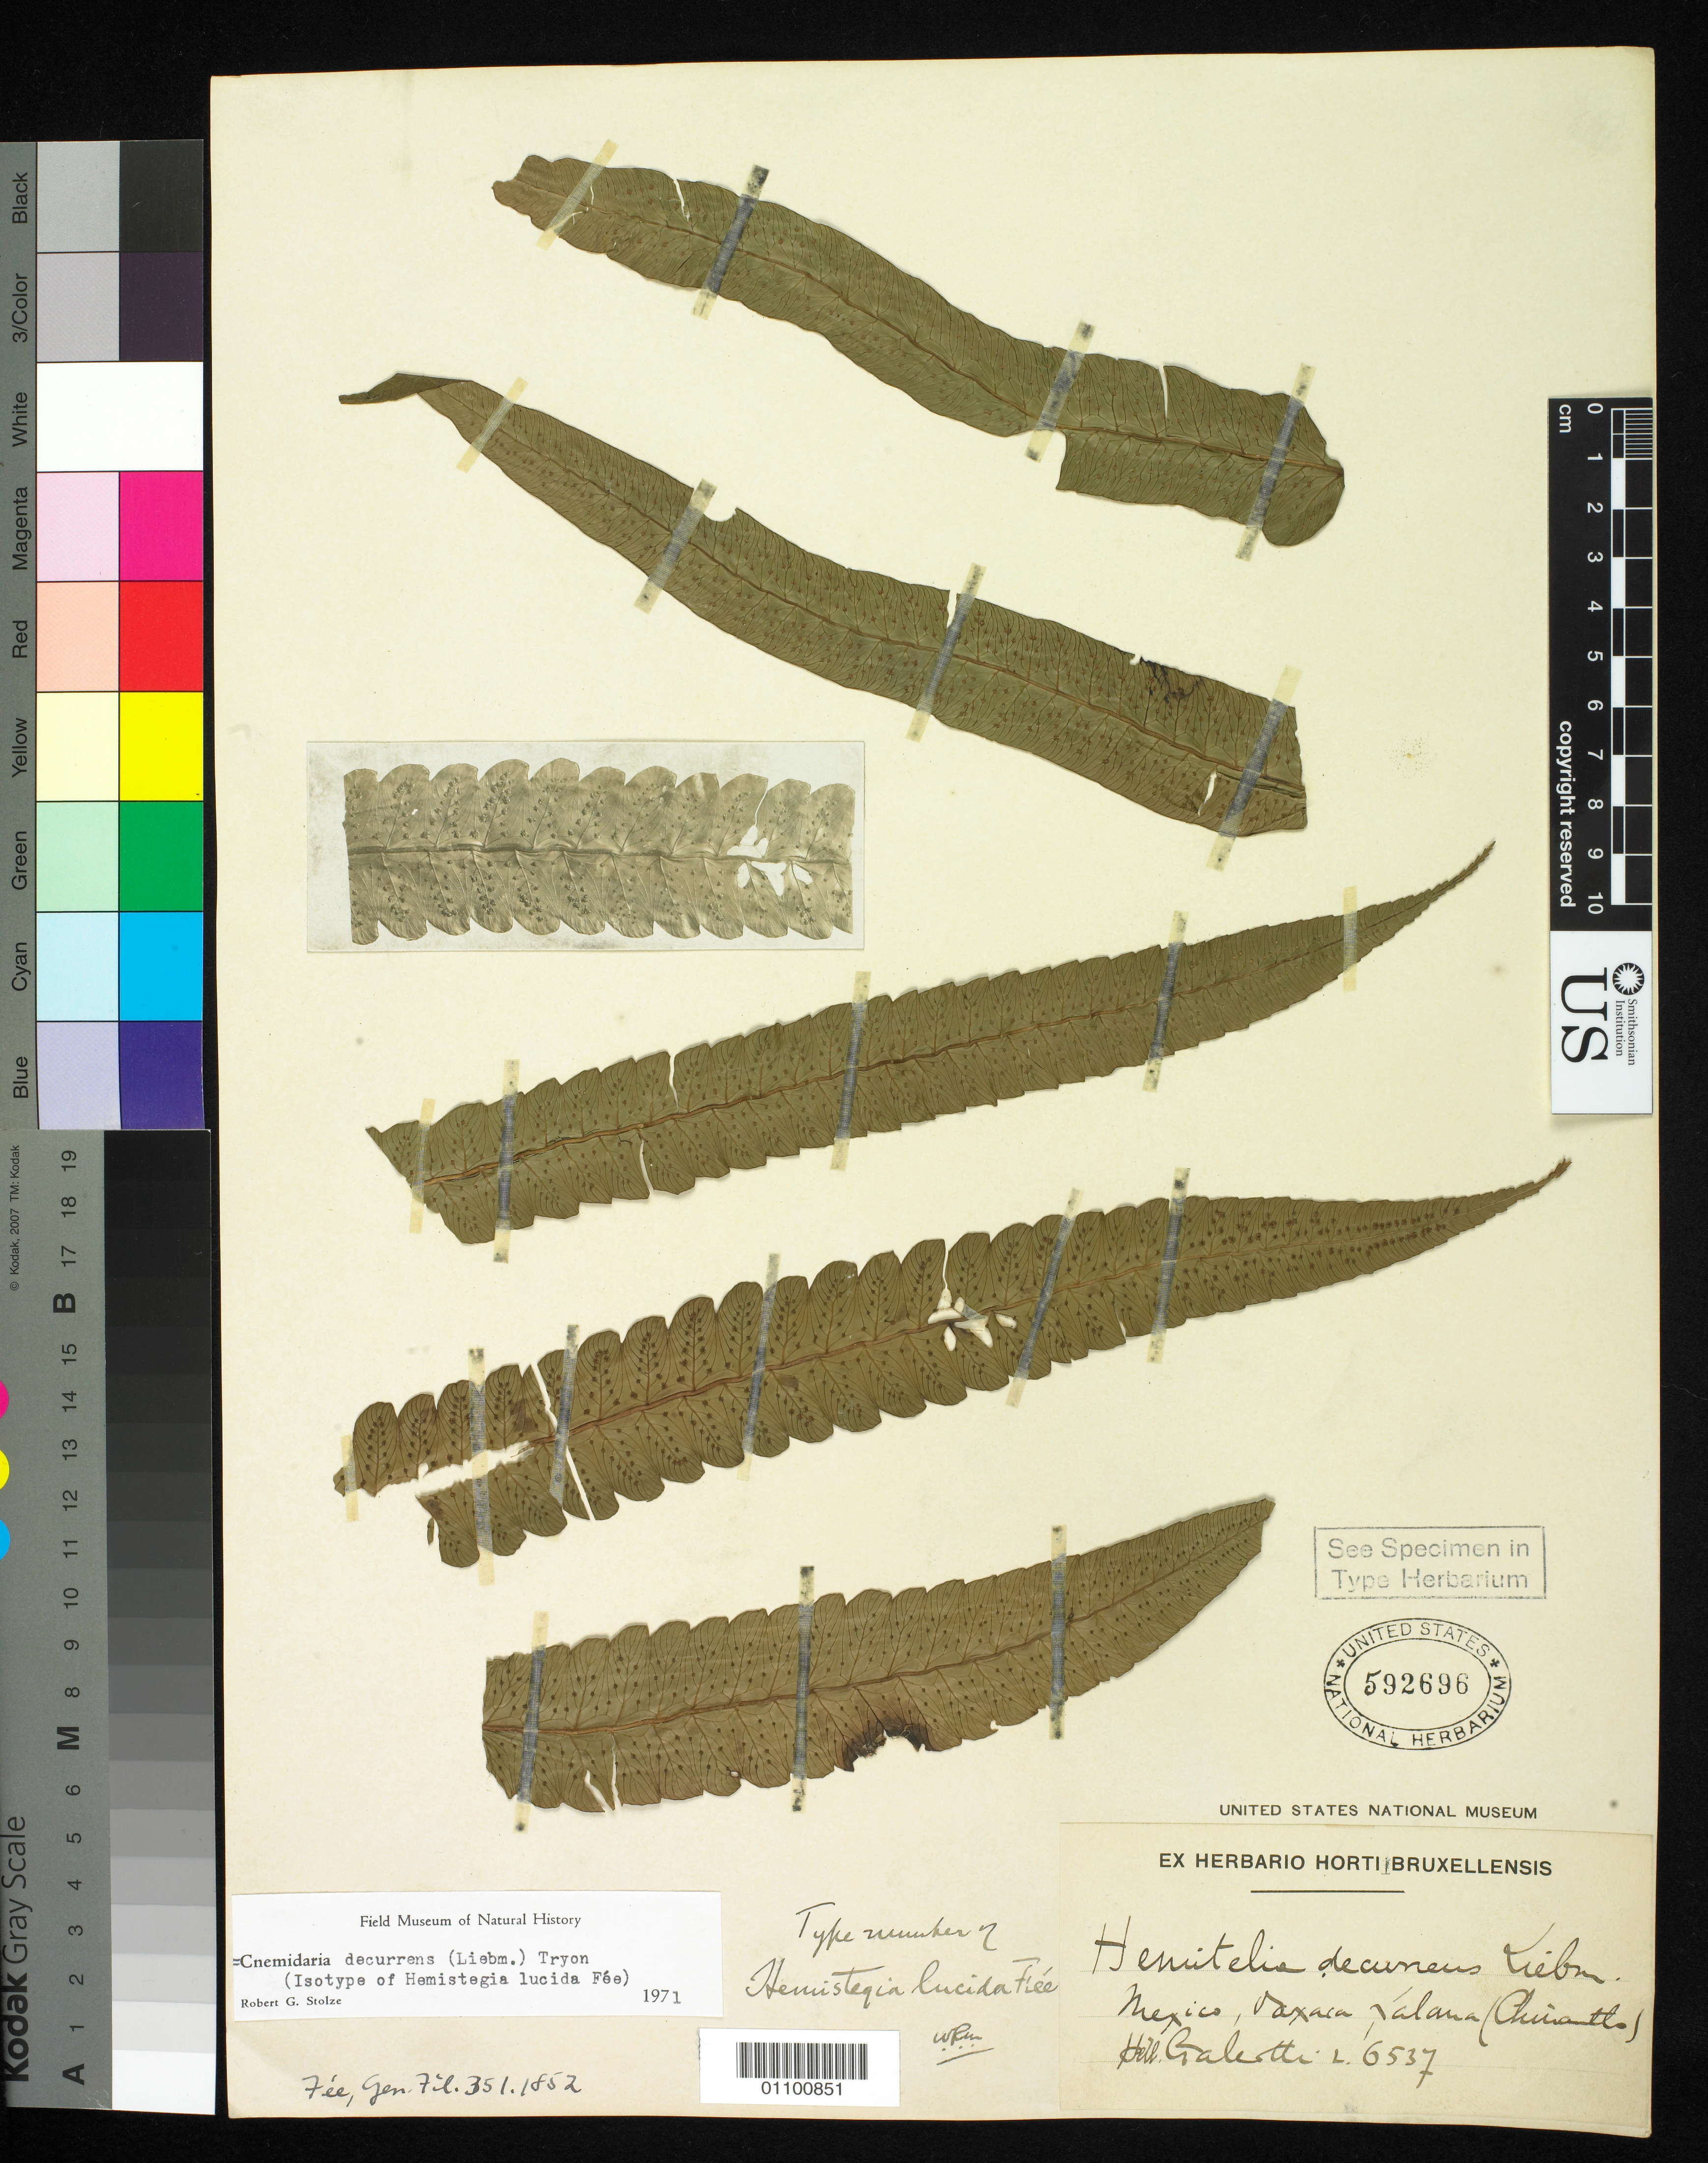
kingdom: Plantae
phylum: Tracheophyta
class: Polypodiopsida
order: Cyatheales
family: Cyatheaceae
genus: Hemistegia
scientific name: Hemistegia lucida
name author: Fée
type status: Type Collection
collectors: H. G. Galeotti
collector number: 6537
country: Mexico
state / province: Oaxaca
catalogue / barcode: US 592696